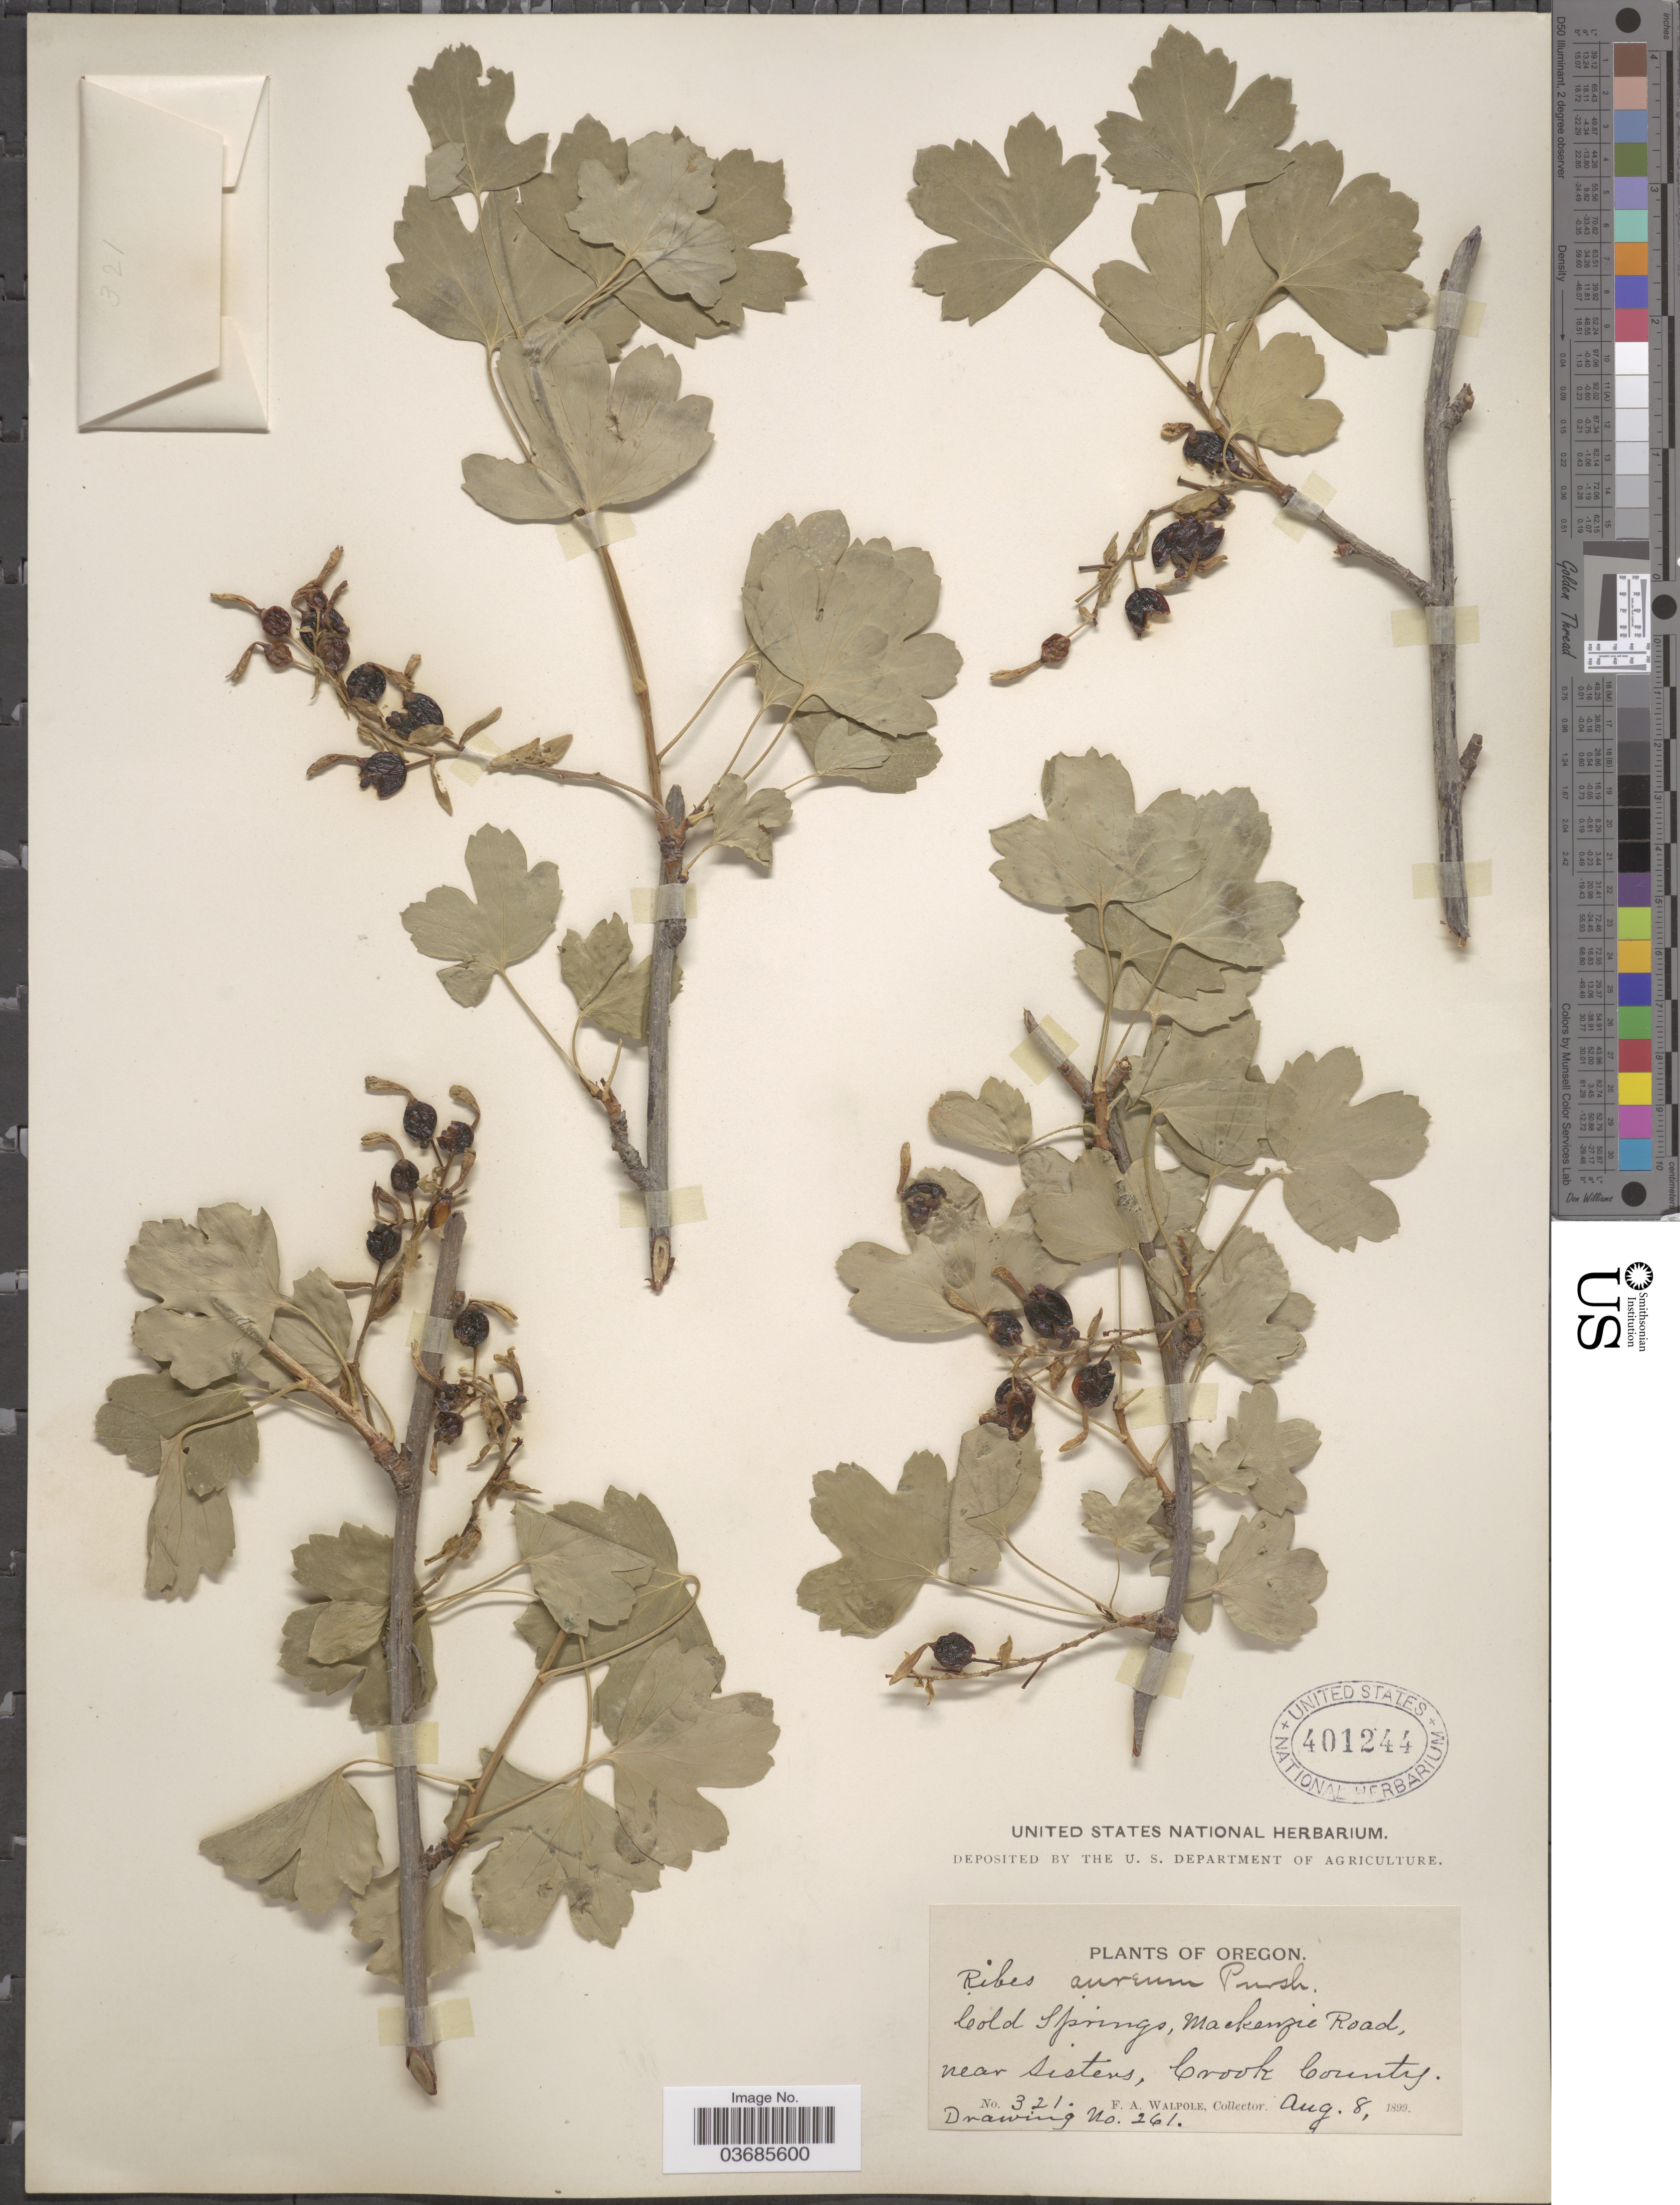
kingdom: Plantae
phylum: Tracheophyta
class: Magnoliopsida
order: Saxifragales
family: Grossulariaceae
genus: Ribes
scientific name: Ribes aureum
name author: Pursh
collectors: F. Walpole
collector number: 321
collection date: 1899-08-08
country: United States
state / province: Oregon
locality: Cold Springs, Mackenzie Road, near Sisters, Crook County.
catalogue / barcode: US 401244